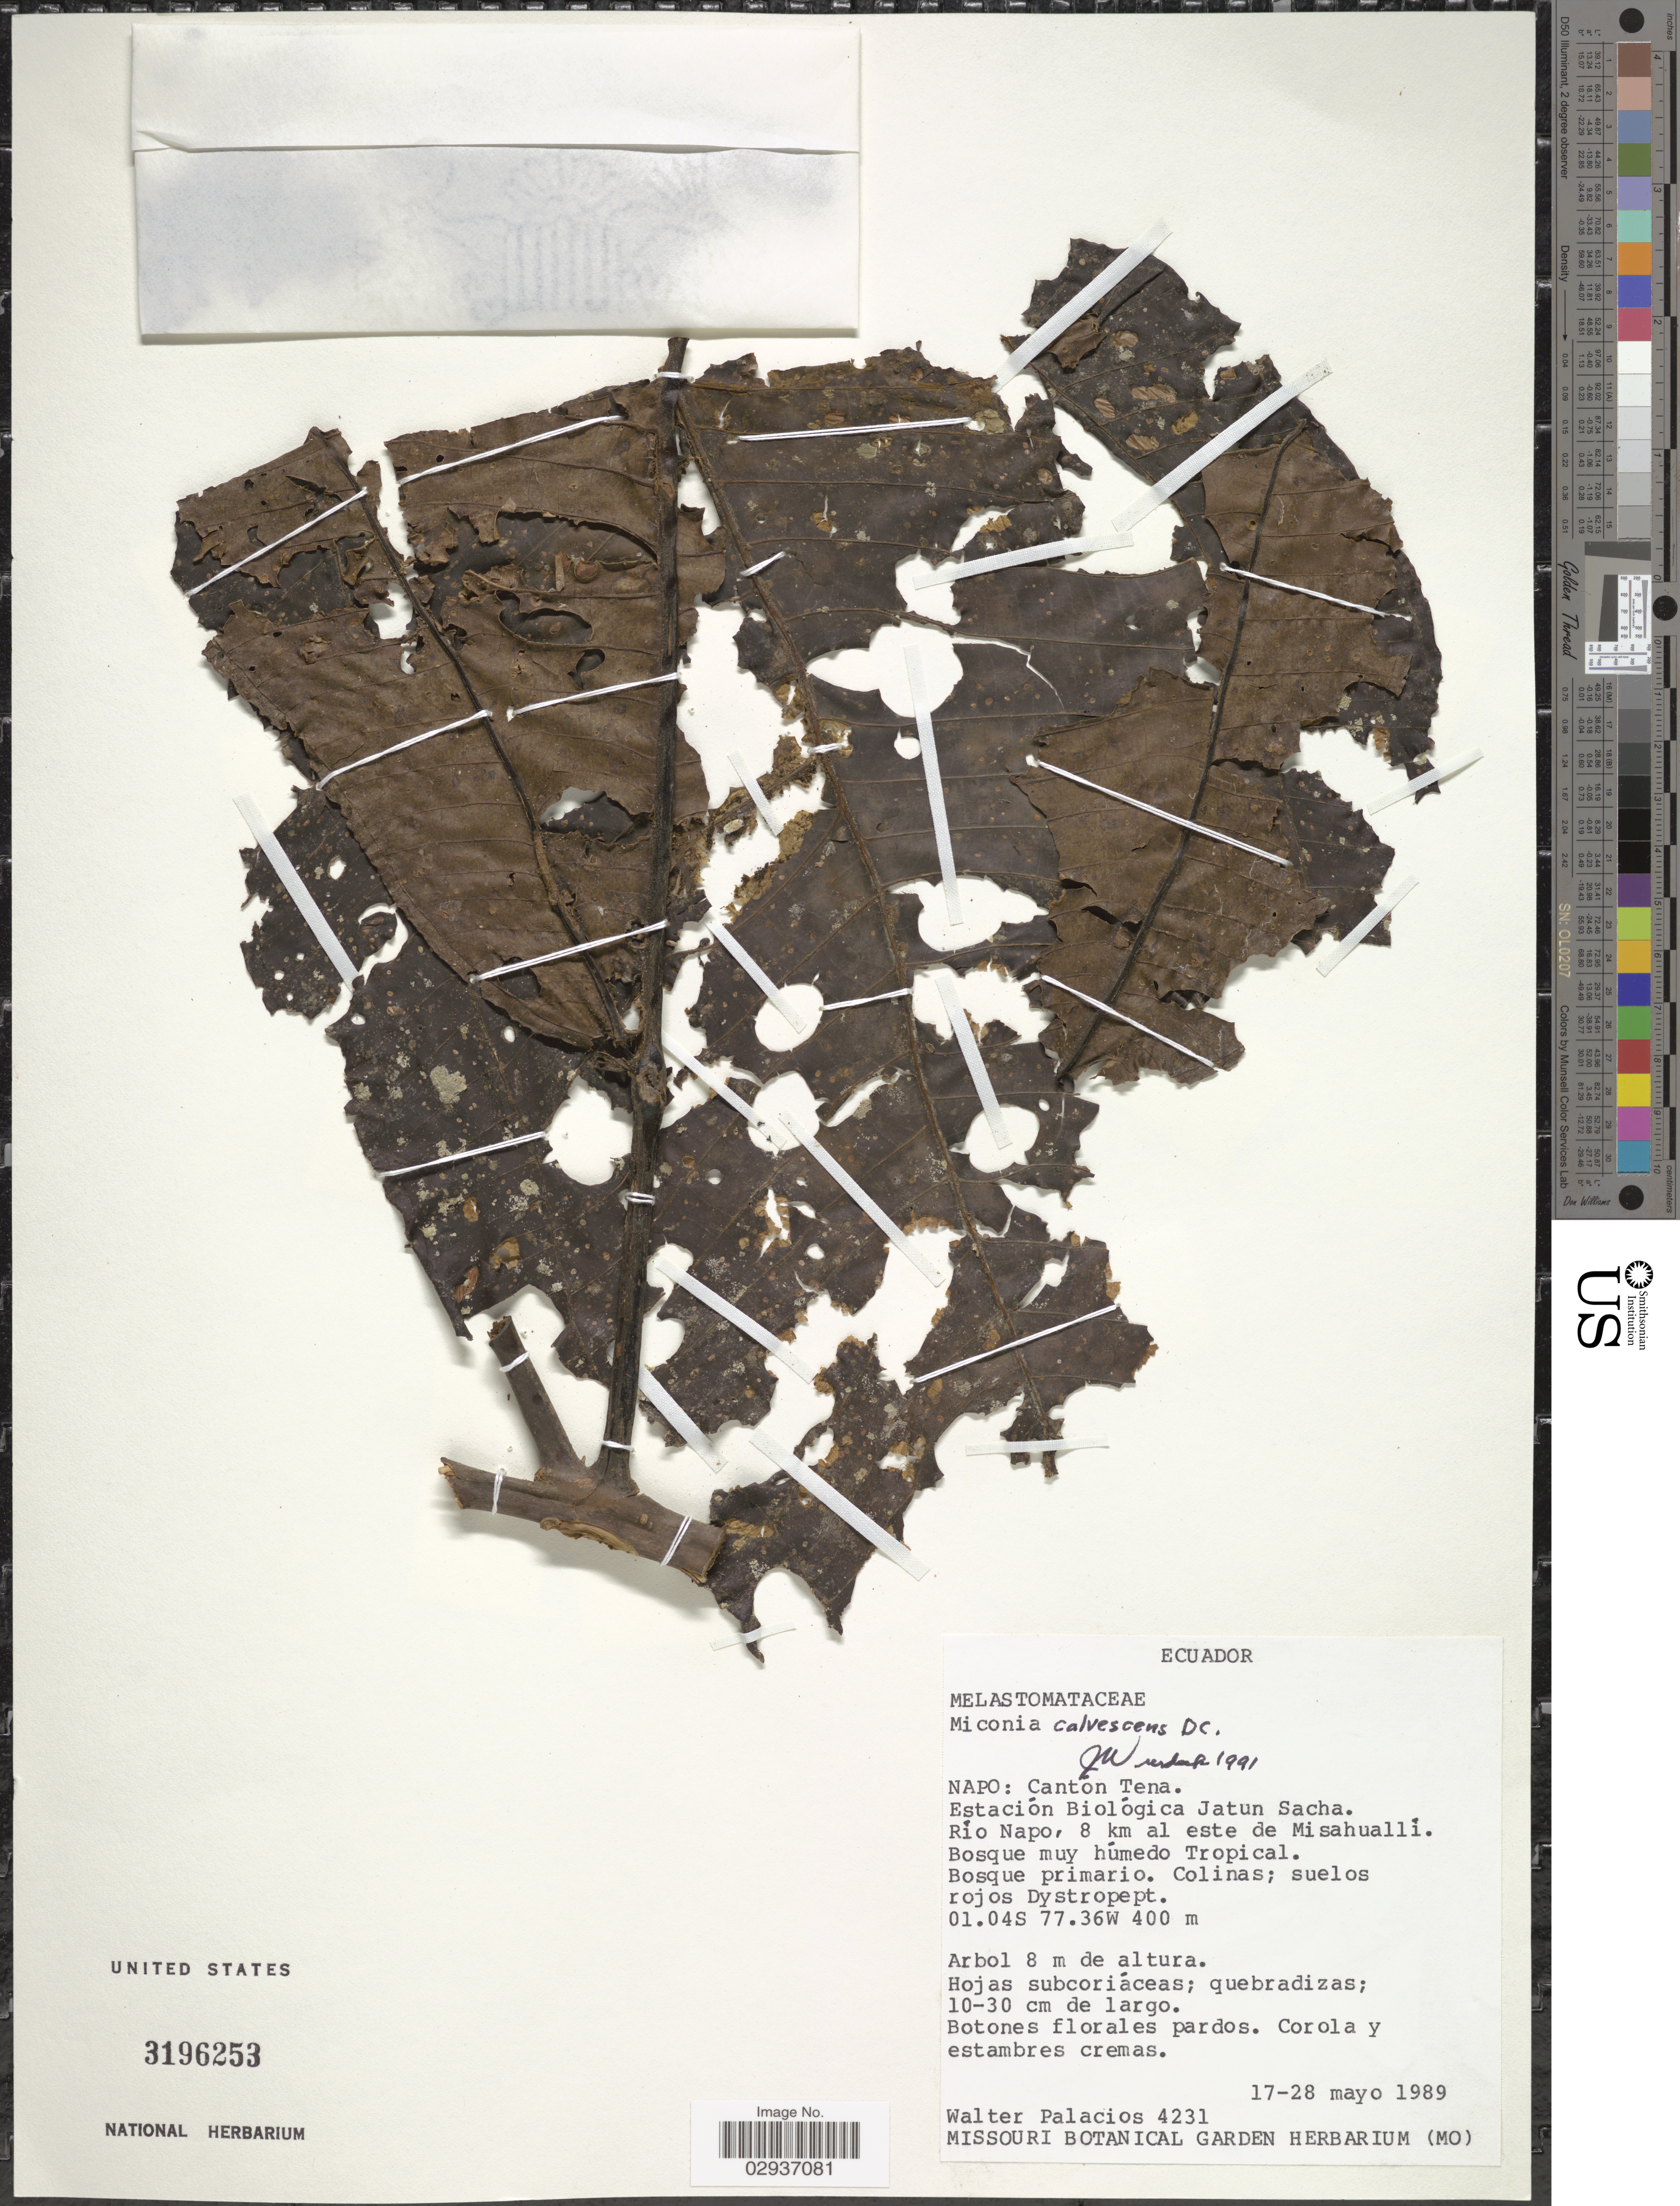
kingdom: Plantae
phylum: Tracheophyta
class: Magnoliopsida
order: Myrtales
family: Melastomataceae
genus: Miconia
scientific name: Miconia calvescens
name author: DC.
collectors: W. Palacios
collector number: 4231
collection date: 1989-05-17/1989-05-28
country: Ecuador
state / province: Napo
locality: Napo: Cantón Tena. Estación Biológica Jatun Sacha. Río Napo, 8 km al este de Misahuallí.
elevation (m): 400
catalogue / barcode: US 3196253